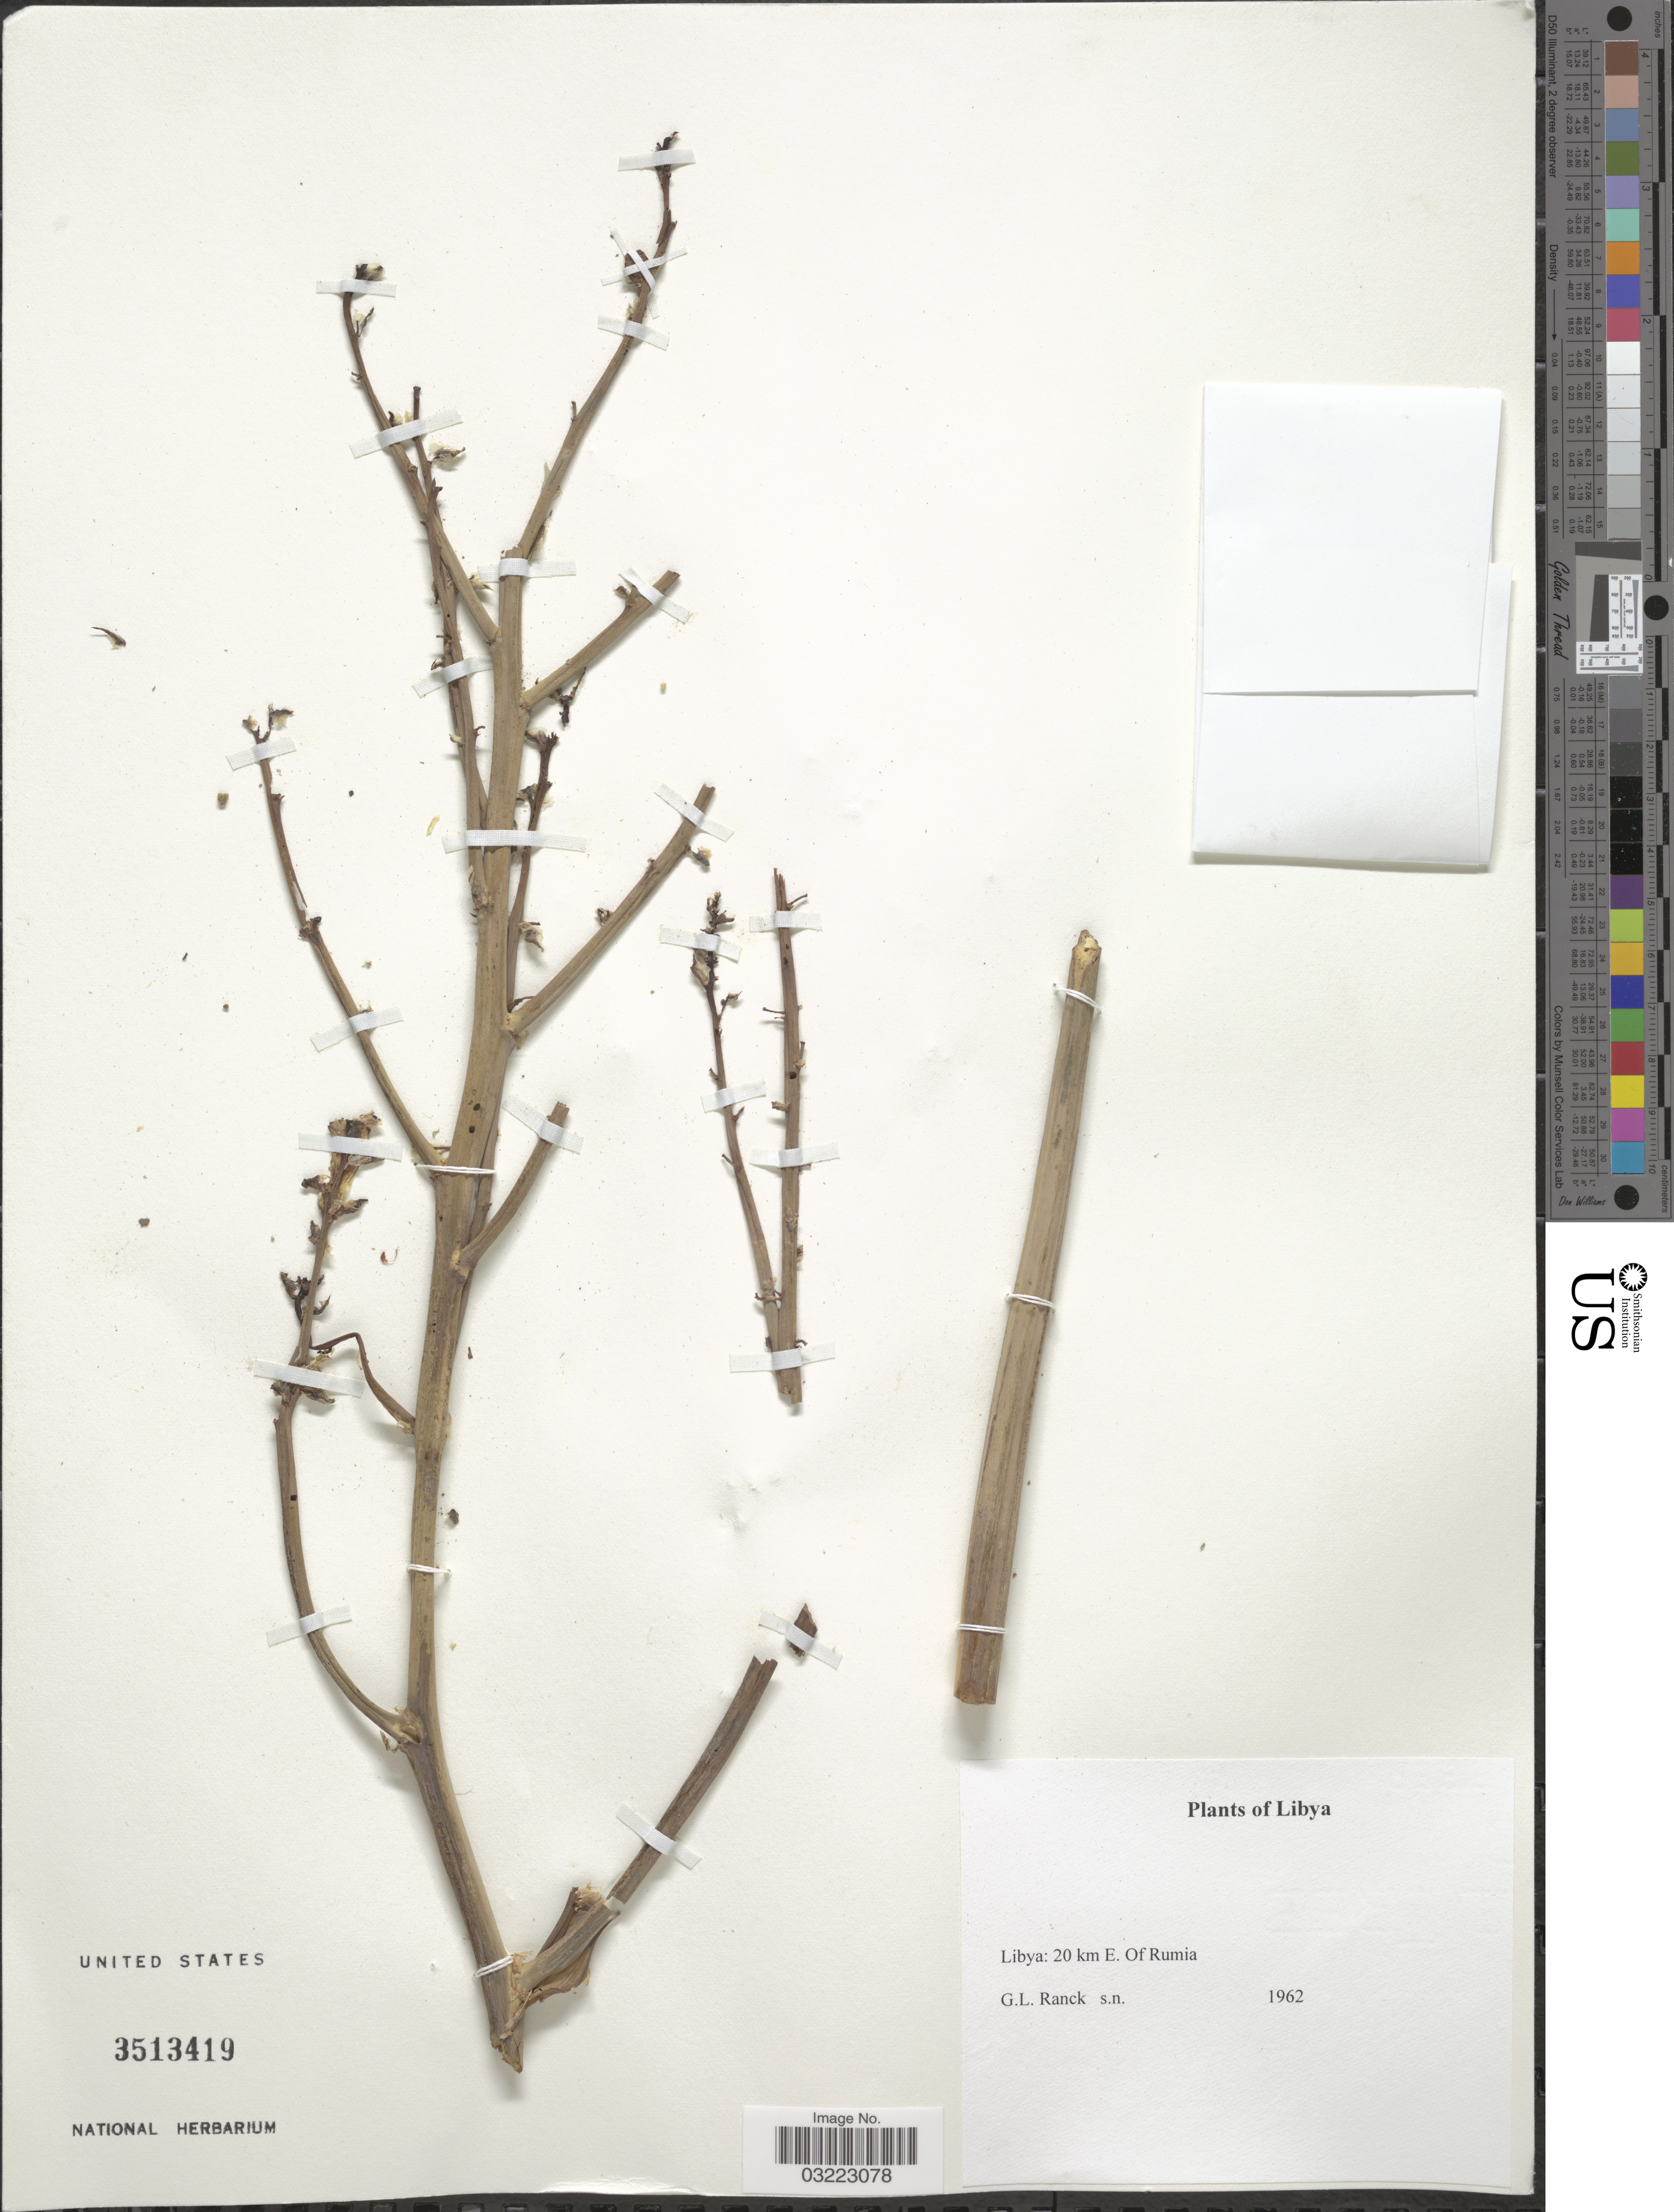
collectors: G. Ranck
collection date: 1962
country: Libya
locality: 20 km E. of Rumia.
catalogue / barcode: US 3513419